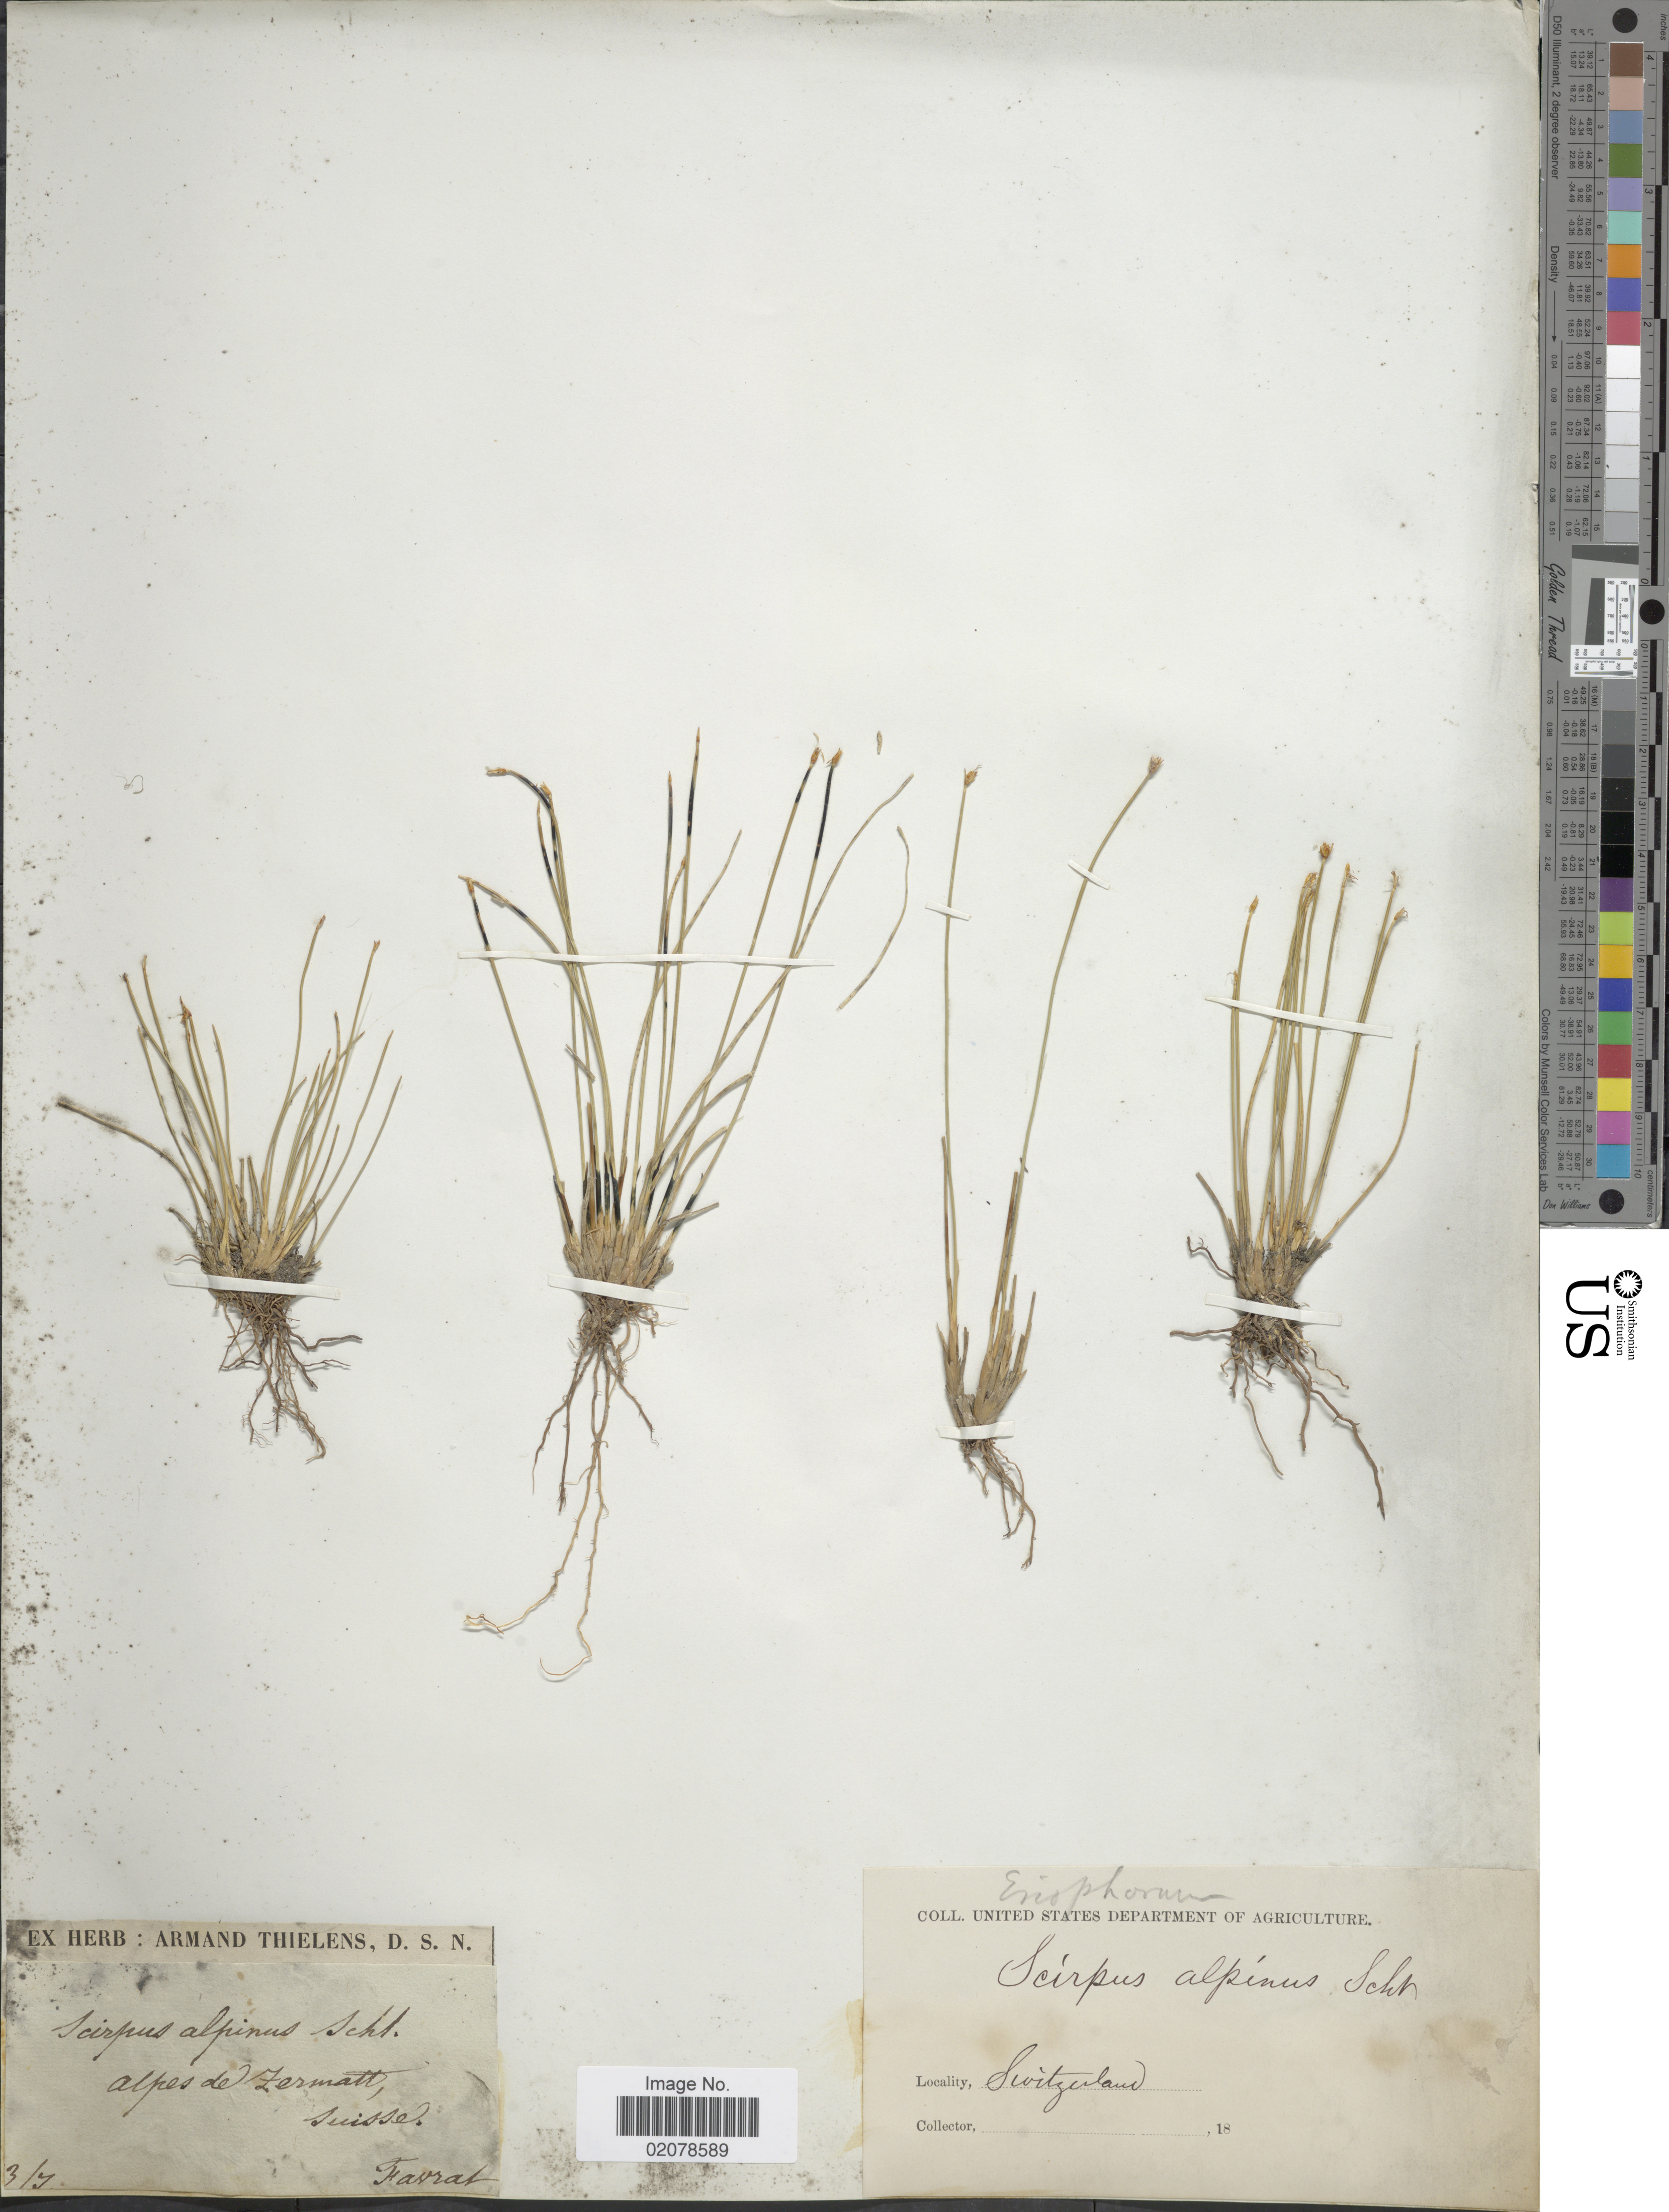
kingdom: Plantae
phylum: Tracheophyta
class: Liliopsida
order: Poales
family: Cyperaceae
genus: Trichophorum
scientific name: Trichophorum cespitosum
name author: (L.) Hartm.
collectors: L. Favrat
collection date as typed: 18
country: Switzerland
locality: Alpes de Zermatt, Suisse